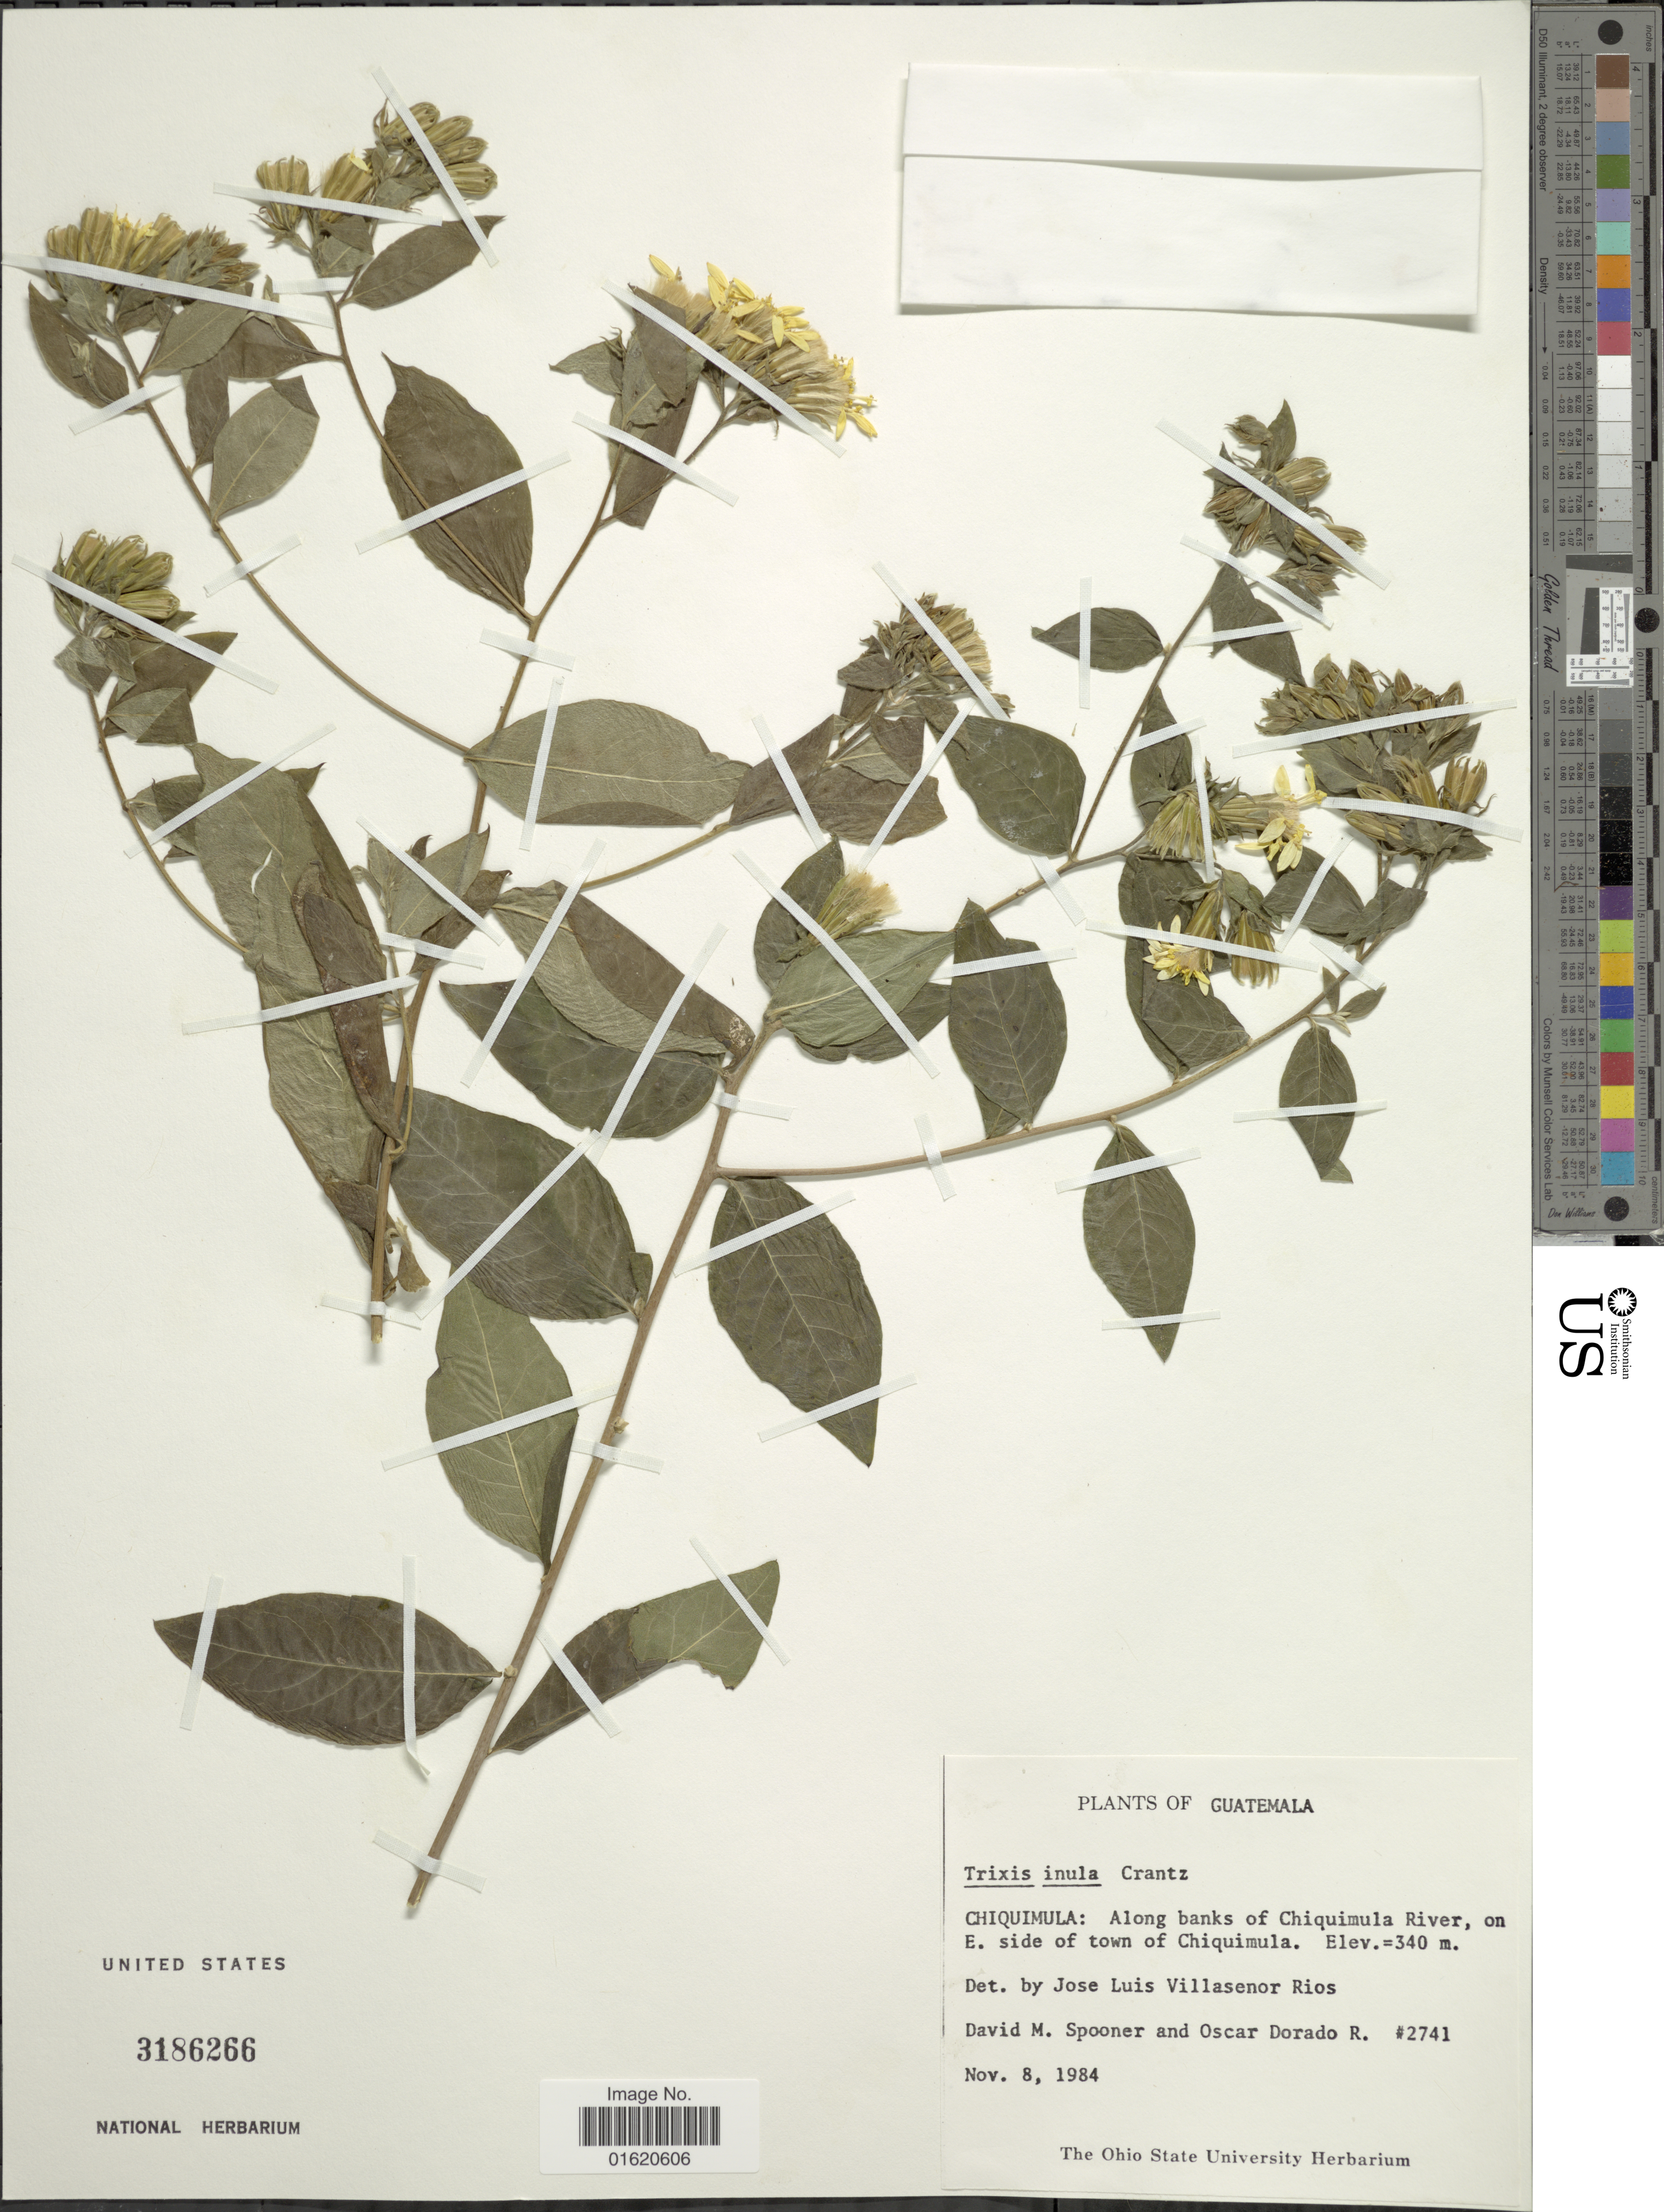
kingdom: Plantae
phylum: Tracheophyta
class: Magnoliopsida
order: Asterales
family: Asteraceae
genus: Trixis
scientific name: Trixis inula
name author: Crantz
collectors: D. Spooner & O. R. Dorado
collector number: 2741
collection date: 1984-11-08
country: Guatemala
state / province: Chiquimula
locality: Along banks of Chiquimula River, on E. side of town of Chiquimula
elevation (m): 340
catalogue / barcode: US 3186266